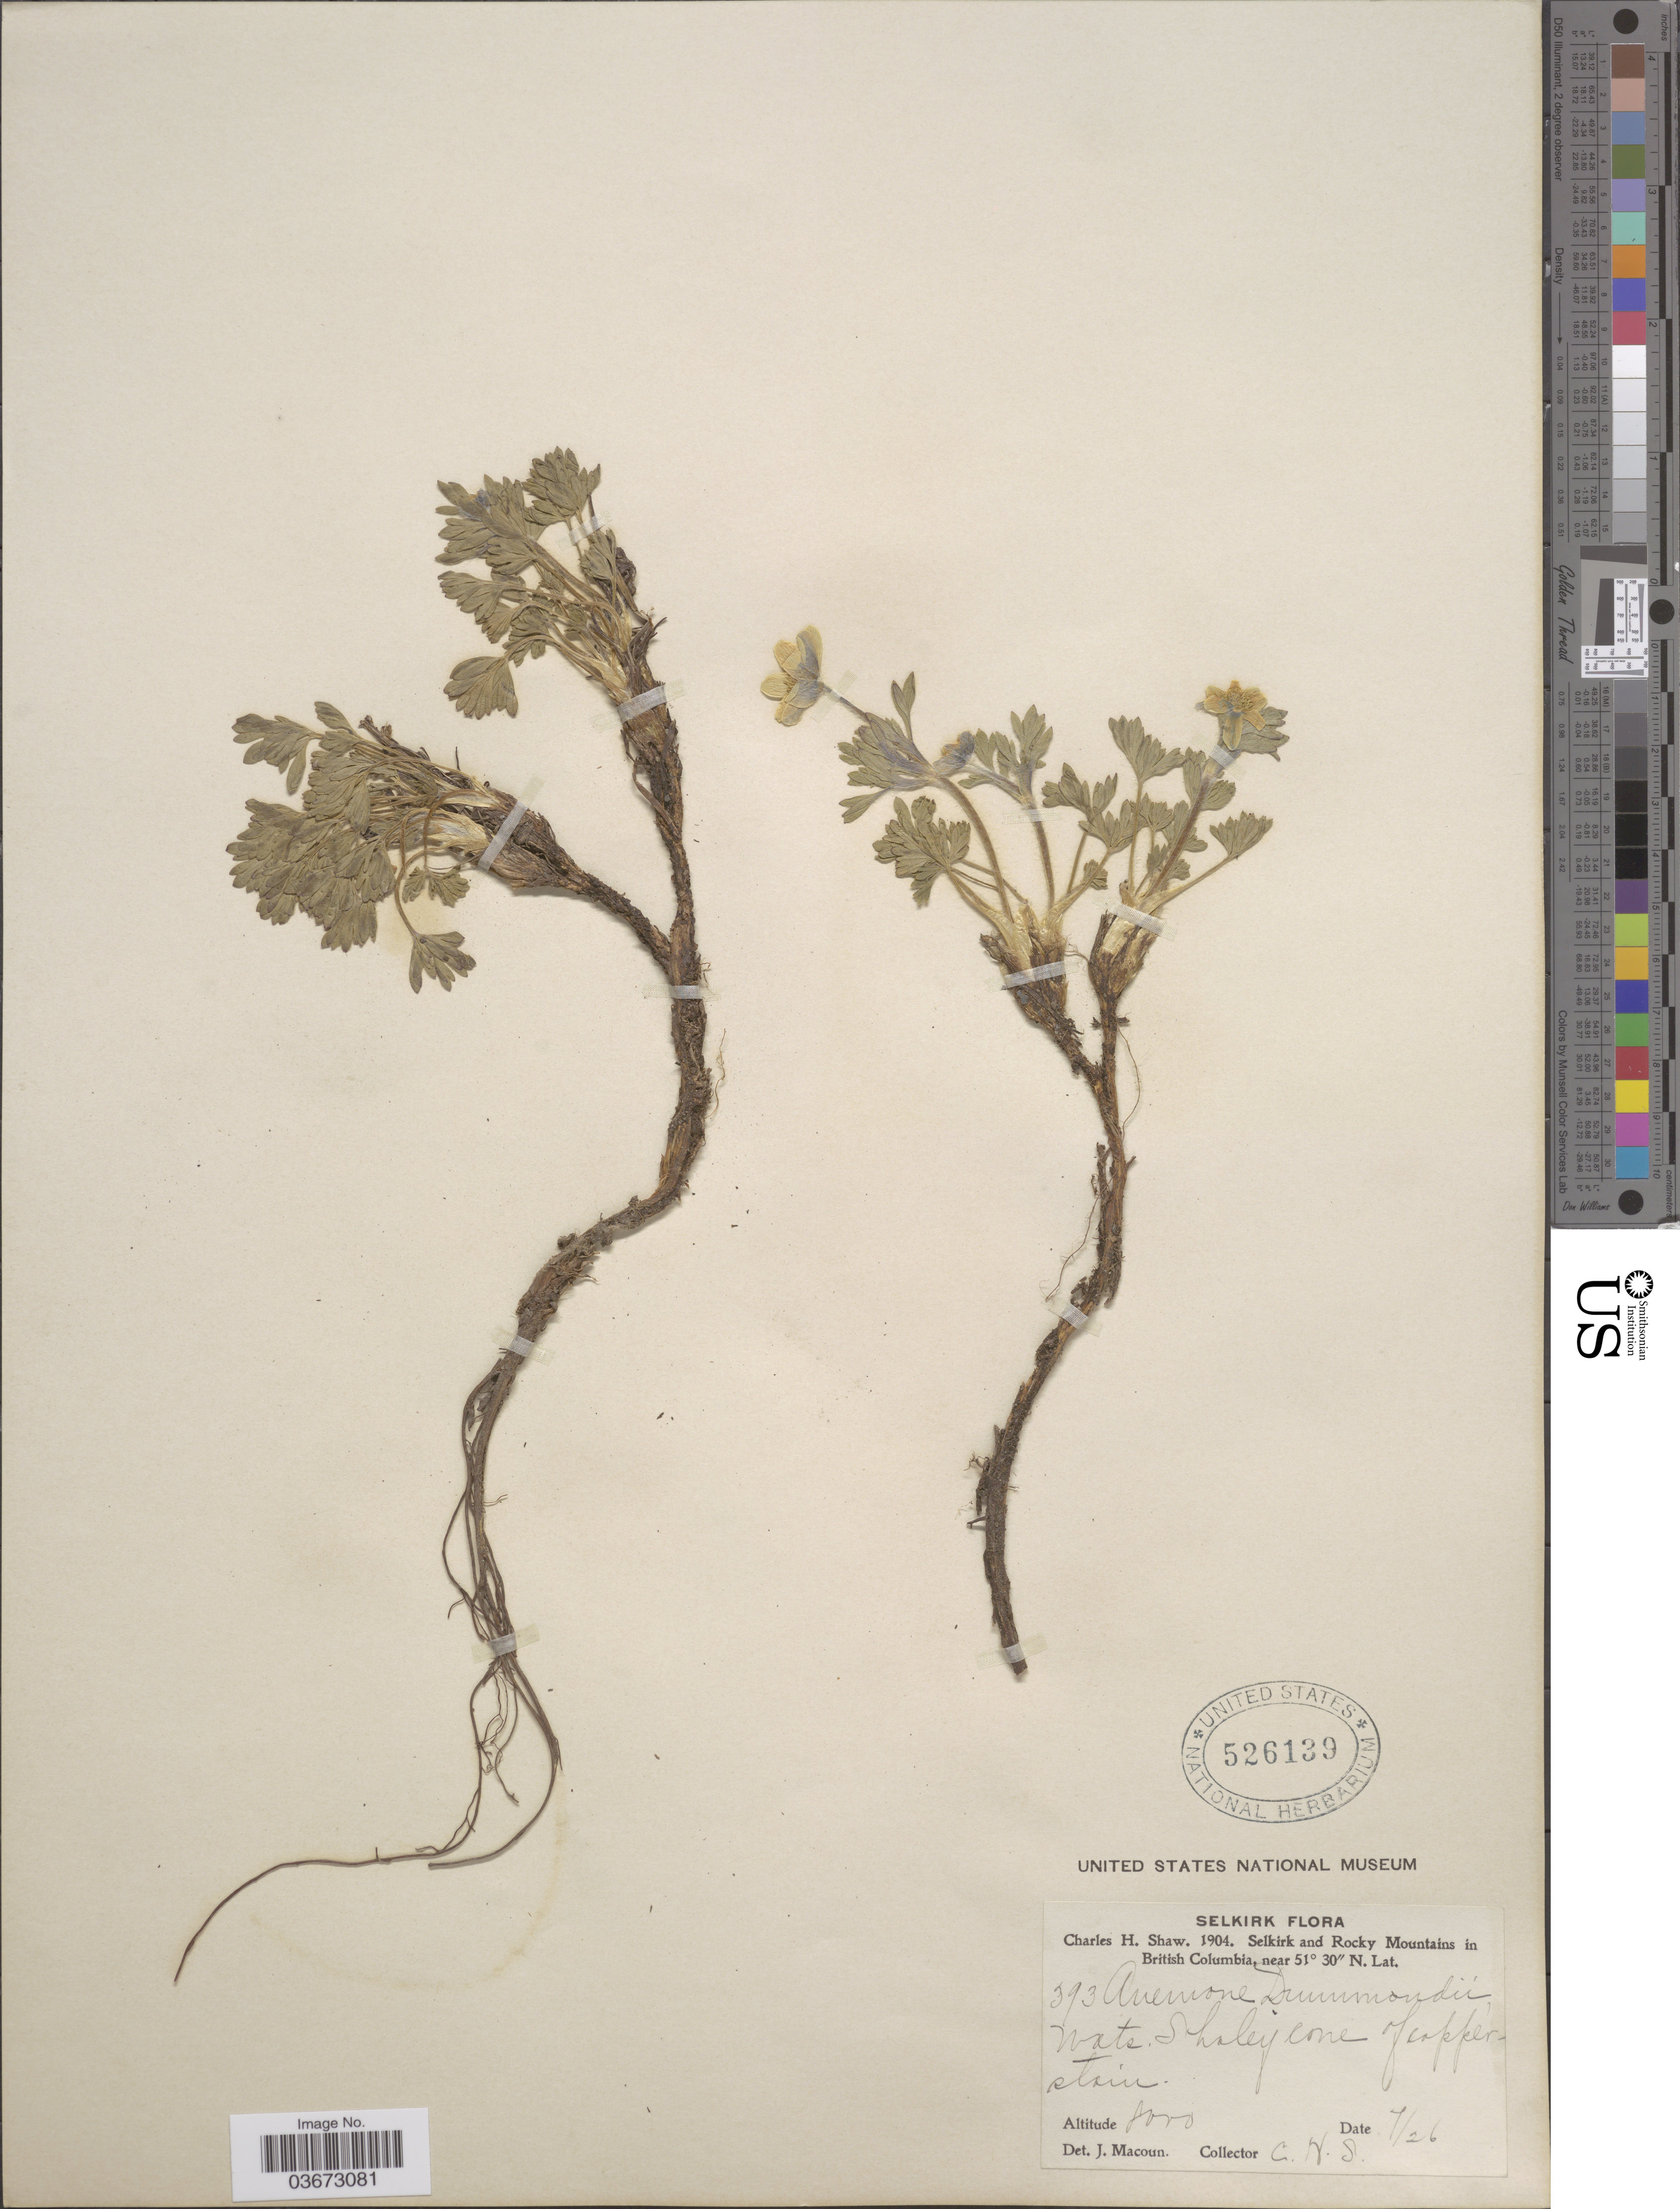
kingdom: Plantae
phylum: Tracheophyta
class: Magnoliopsida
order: Ranunculales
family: Ranunculaceae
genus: Anemone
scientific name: Anemone tetonensis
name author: Porter ex Britton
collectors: C. H. Shaw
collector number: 393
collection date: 1904-07-26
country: Canada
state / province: British Columbia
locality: Selkirk and Rocky Mountains. Shaley cone of copper-stain.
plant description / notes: No precise locality correction needed.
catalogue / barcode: US 526139